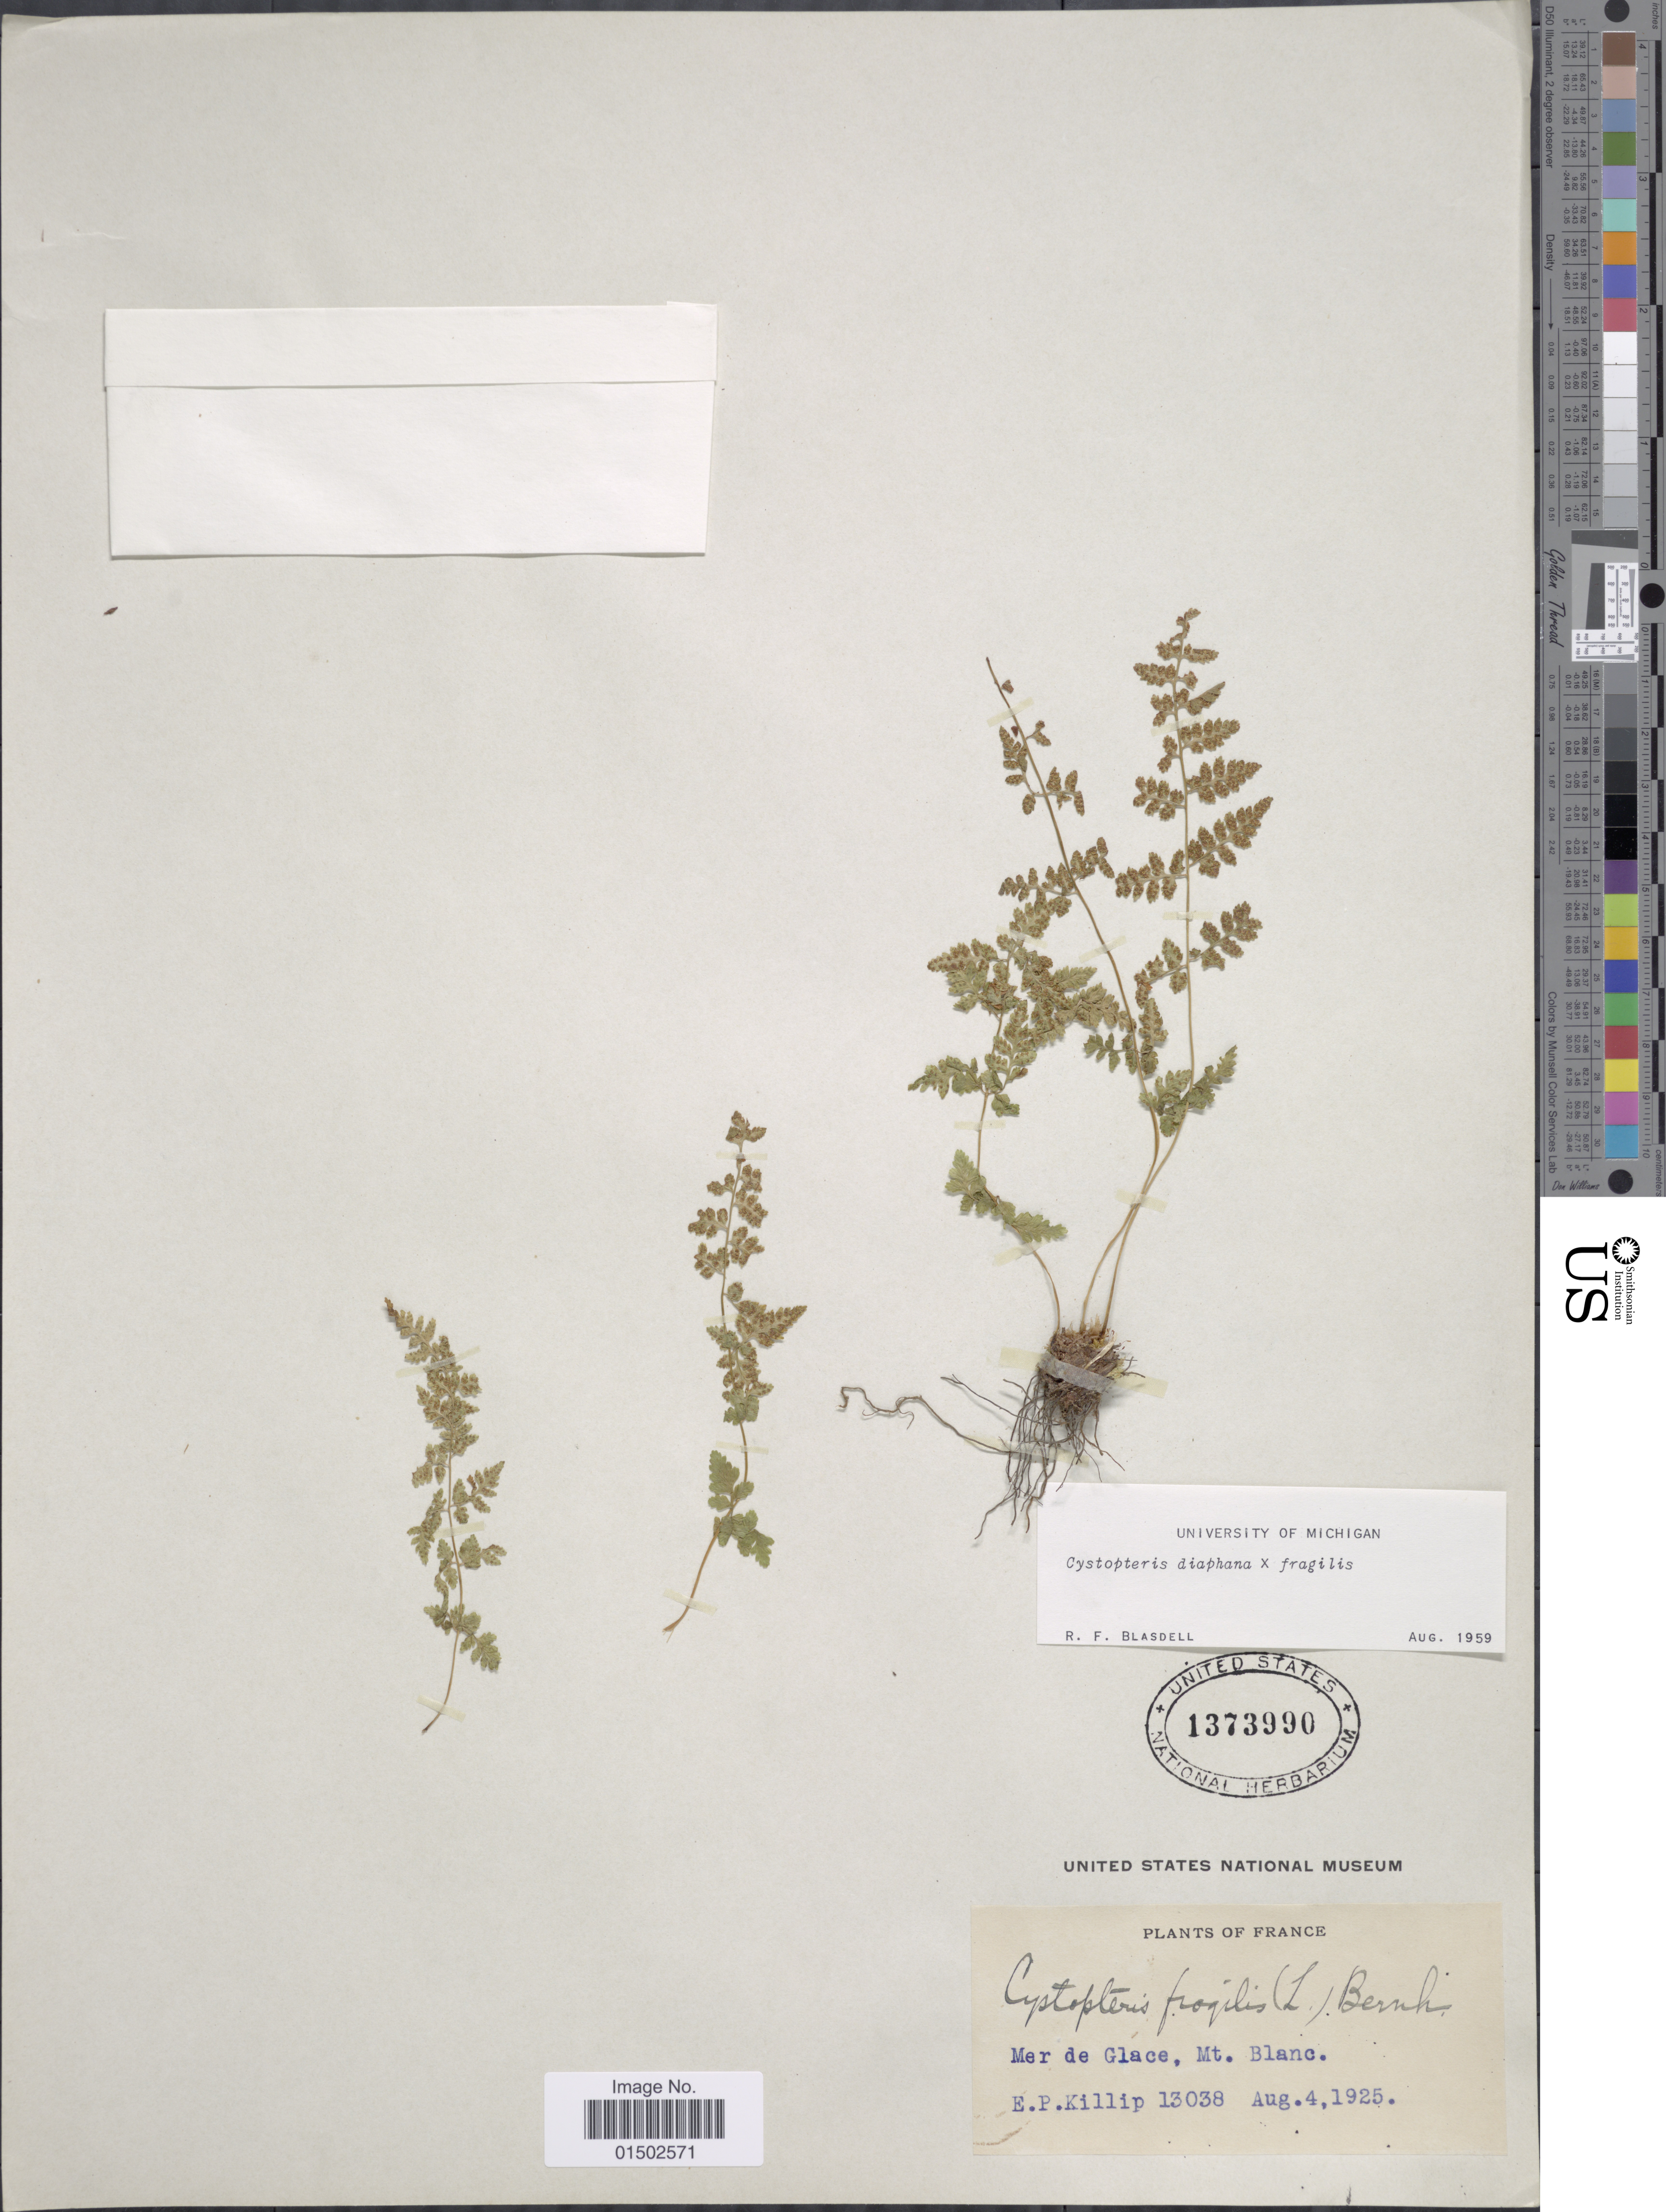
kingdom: Plantae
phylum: Tracheophyta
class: Polypodiopsida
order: Polypodiales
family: Cystopteridaceae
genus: Cystopteris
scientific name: Cystopteris diaphana x C. fragilis (L.) Bernh.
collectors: E. P. Killip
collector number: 13038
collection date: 1925-08-04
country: France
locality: Mer de Glace, Mt. Blanc.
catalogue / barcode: US 1373990